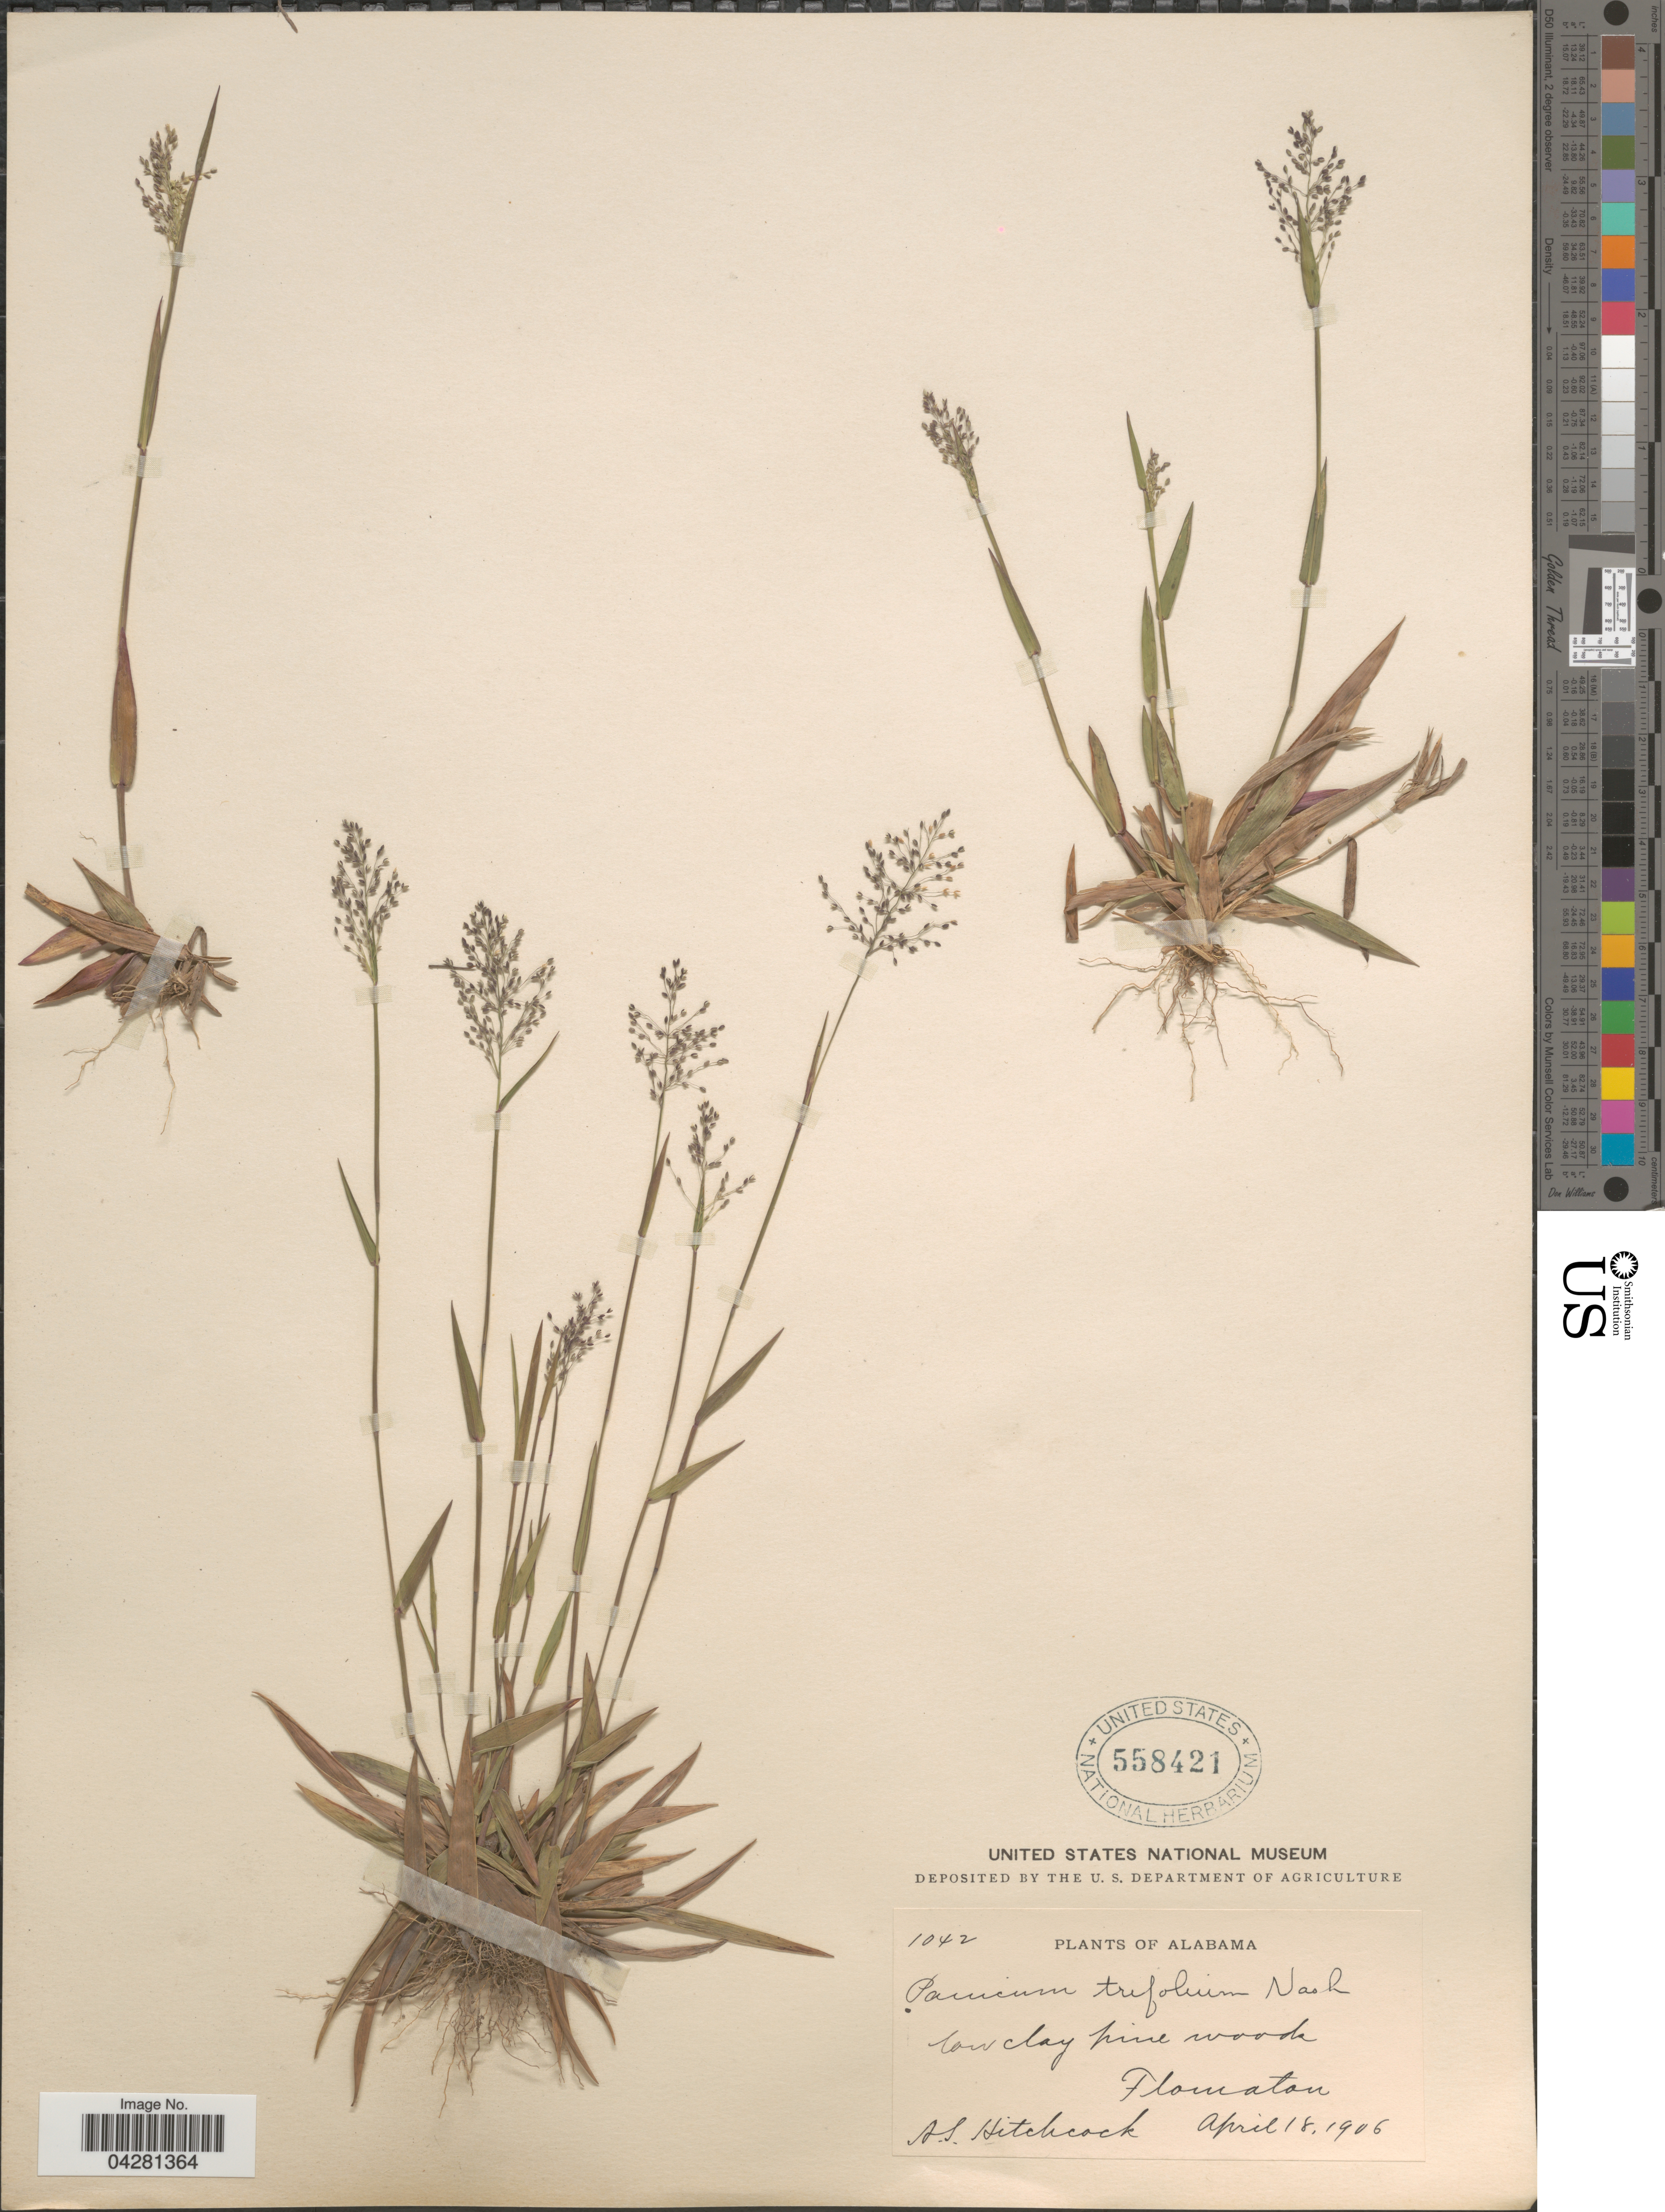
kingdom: Plantae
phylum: Tracheophyta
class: Liliopsida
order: Poales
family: Poaceae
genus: Dichanthelium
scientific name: Dichanthelium dichotomum var. unciphyllum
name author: (Trin.) Davidse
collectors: A. S. Hitchcock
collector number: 1042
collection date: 1906-04-18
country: United States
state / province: Alabama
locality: Flomaton.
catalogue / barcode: US 558421